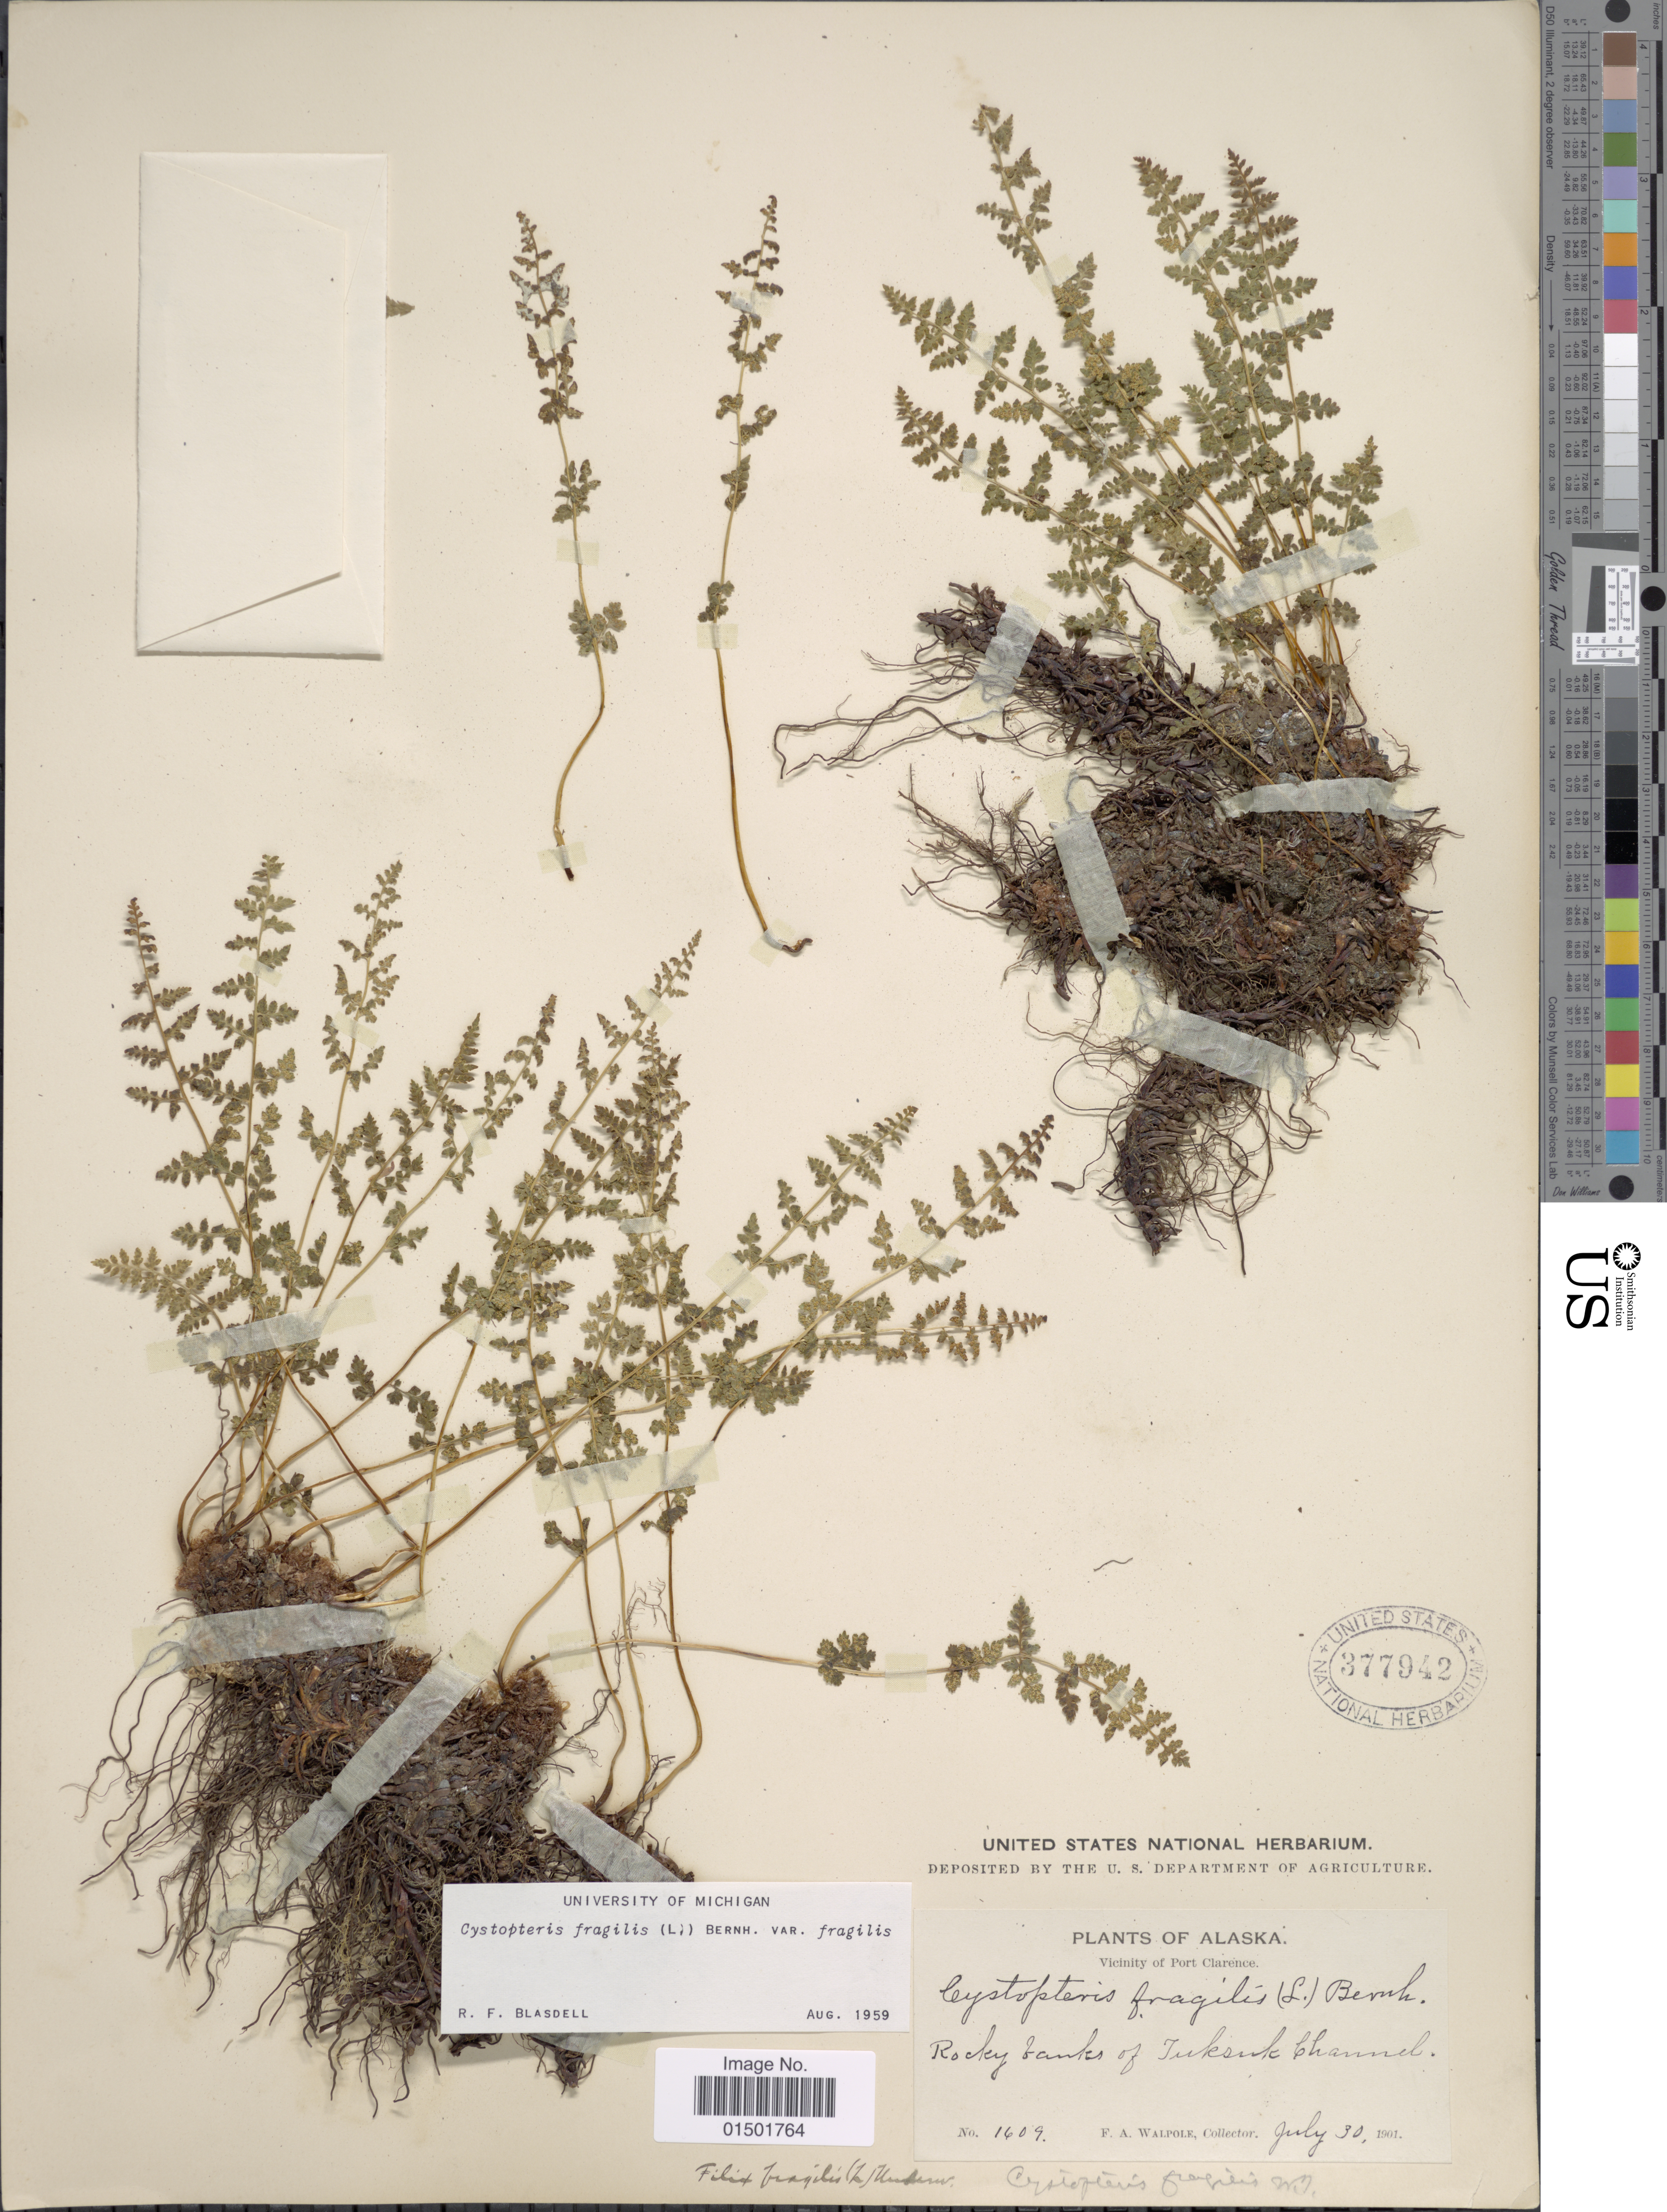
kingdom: Plantae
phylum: Tracheophyta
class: Polypodiopsida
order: Polypodiales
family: Cystopteridaceae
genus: Cystopteris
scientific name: Cystopteris fragilis var. fragilis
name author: (L.) Bernh.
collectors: F. Walpole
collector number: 1409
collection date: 1901-07-30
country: United States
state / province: Alaska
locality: Vicinity of Port Clarence, Rocky banks of Tuksuk Channel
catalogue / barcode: US 377942